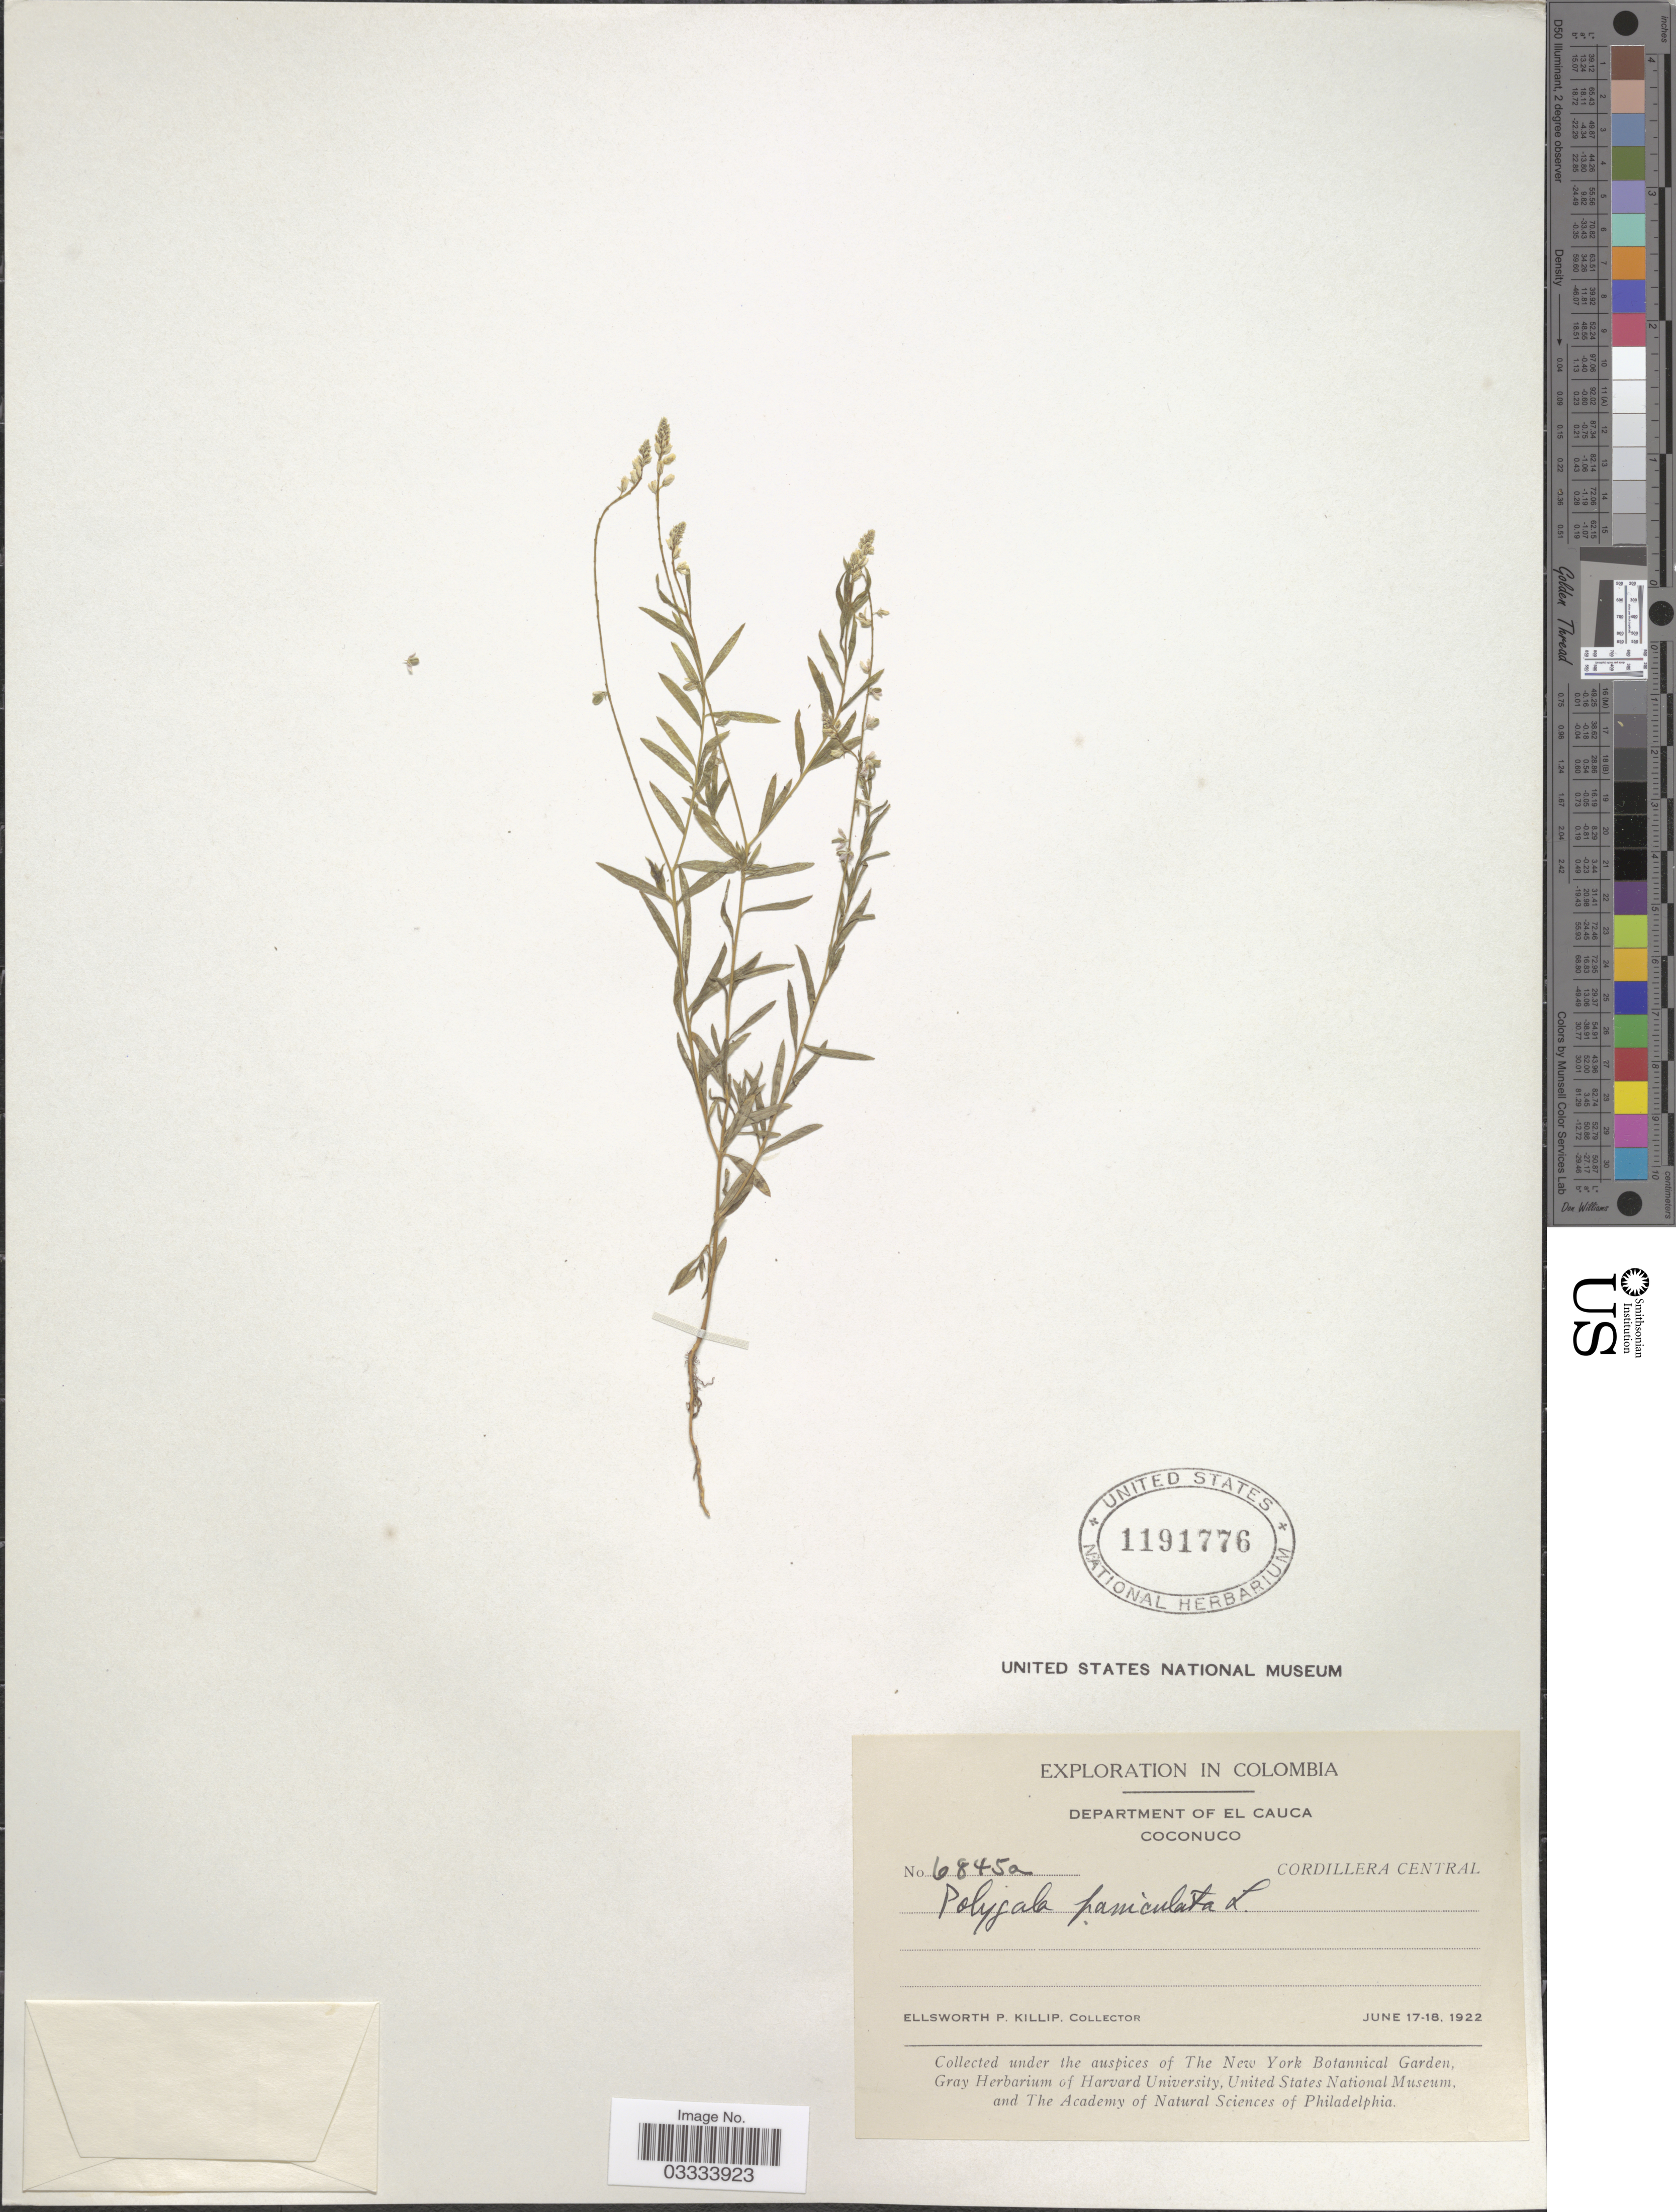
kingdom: Plantae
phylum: Tracheophyta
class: Magnoliopsida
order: Fabales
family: Polygalaceae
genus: Polygala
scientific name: Polygala paniculata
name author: L.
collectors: E. P. Killip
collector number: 6845a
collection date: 1922-06-17/1922-06-18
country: Colombia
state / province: Cauca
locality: Department of El Cauca. Coconuco. Cordillera Central.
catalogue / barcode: US 1191776